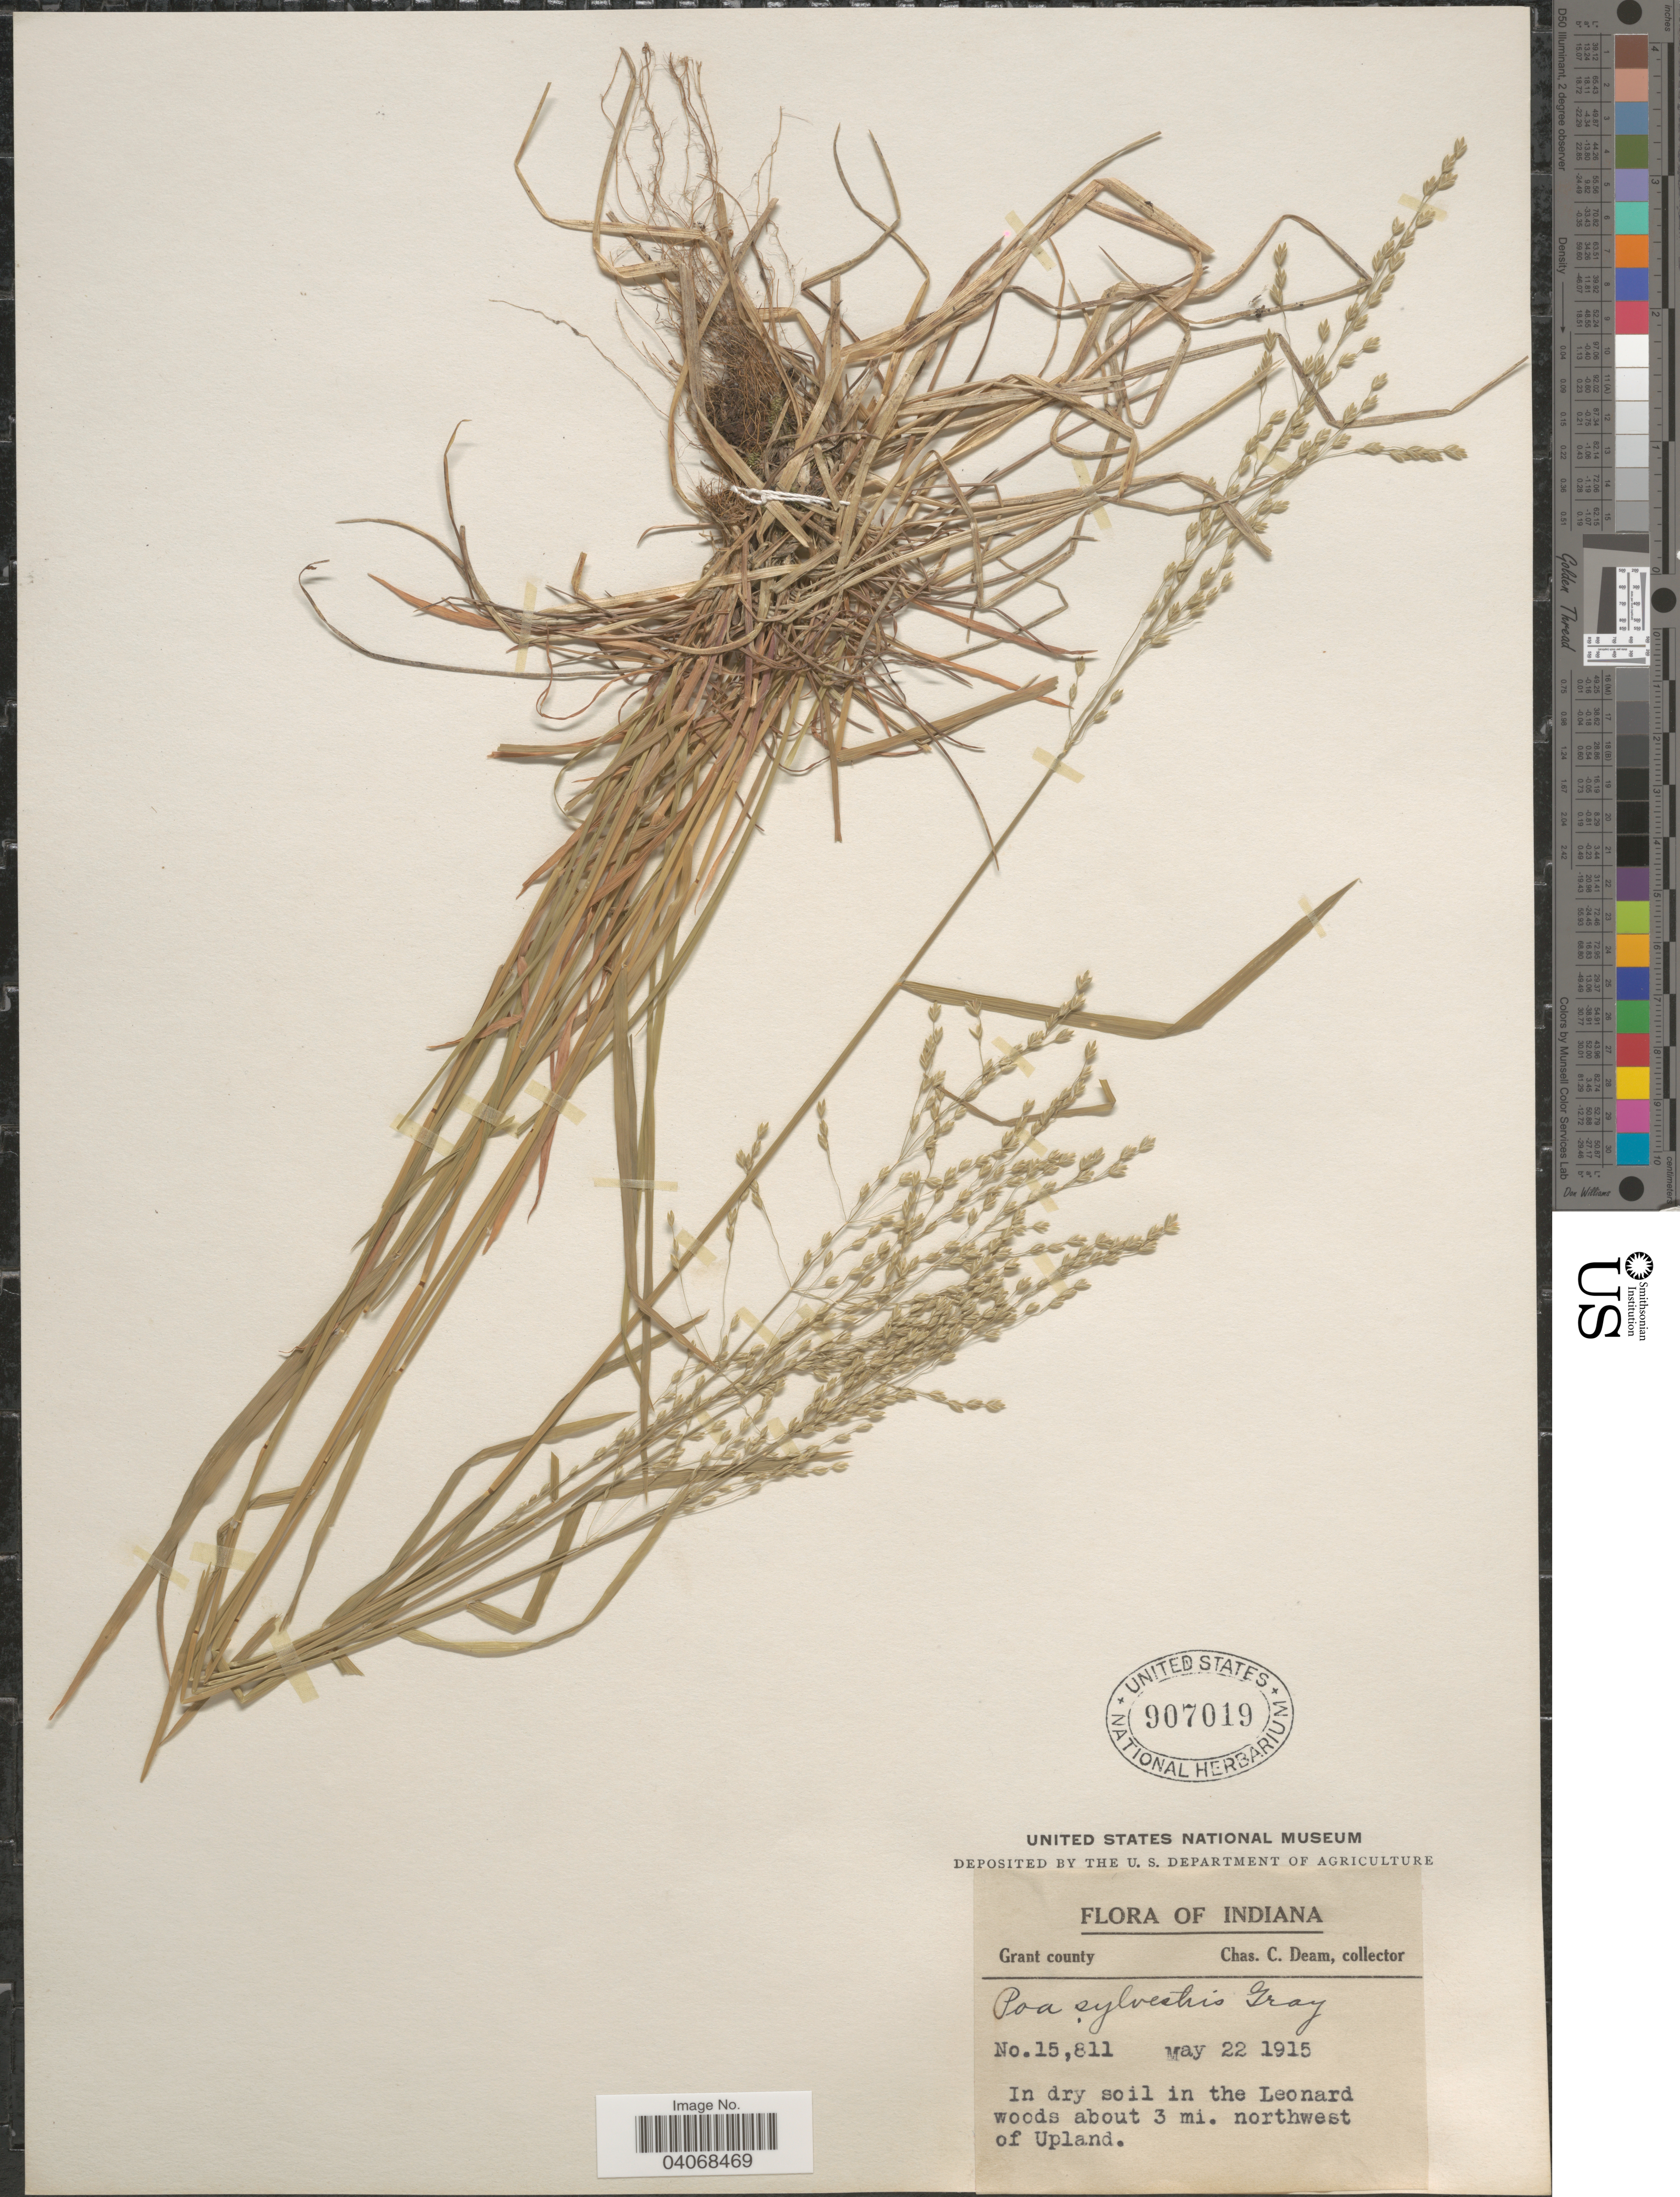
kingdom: Plantae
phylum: Tracheophyta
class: Liliopsida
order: Poales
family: Poaceae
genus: Poa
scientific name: Poa sylvestris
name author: A. Gray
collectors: C. C. Deam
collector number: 15811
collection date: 1915-05-22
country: United States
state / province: Indiana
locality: In dry soil in the Leonard woods about 3 mi. northwest of Upland. Grant county.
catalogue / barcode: US 907019